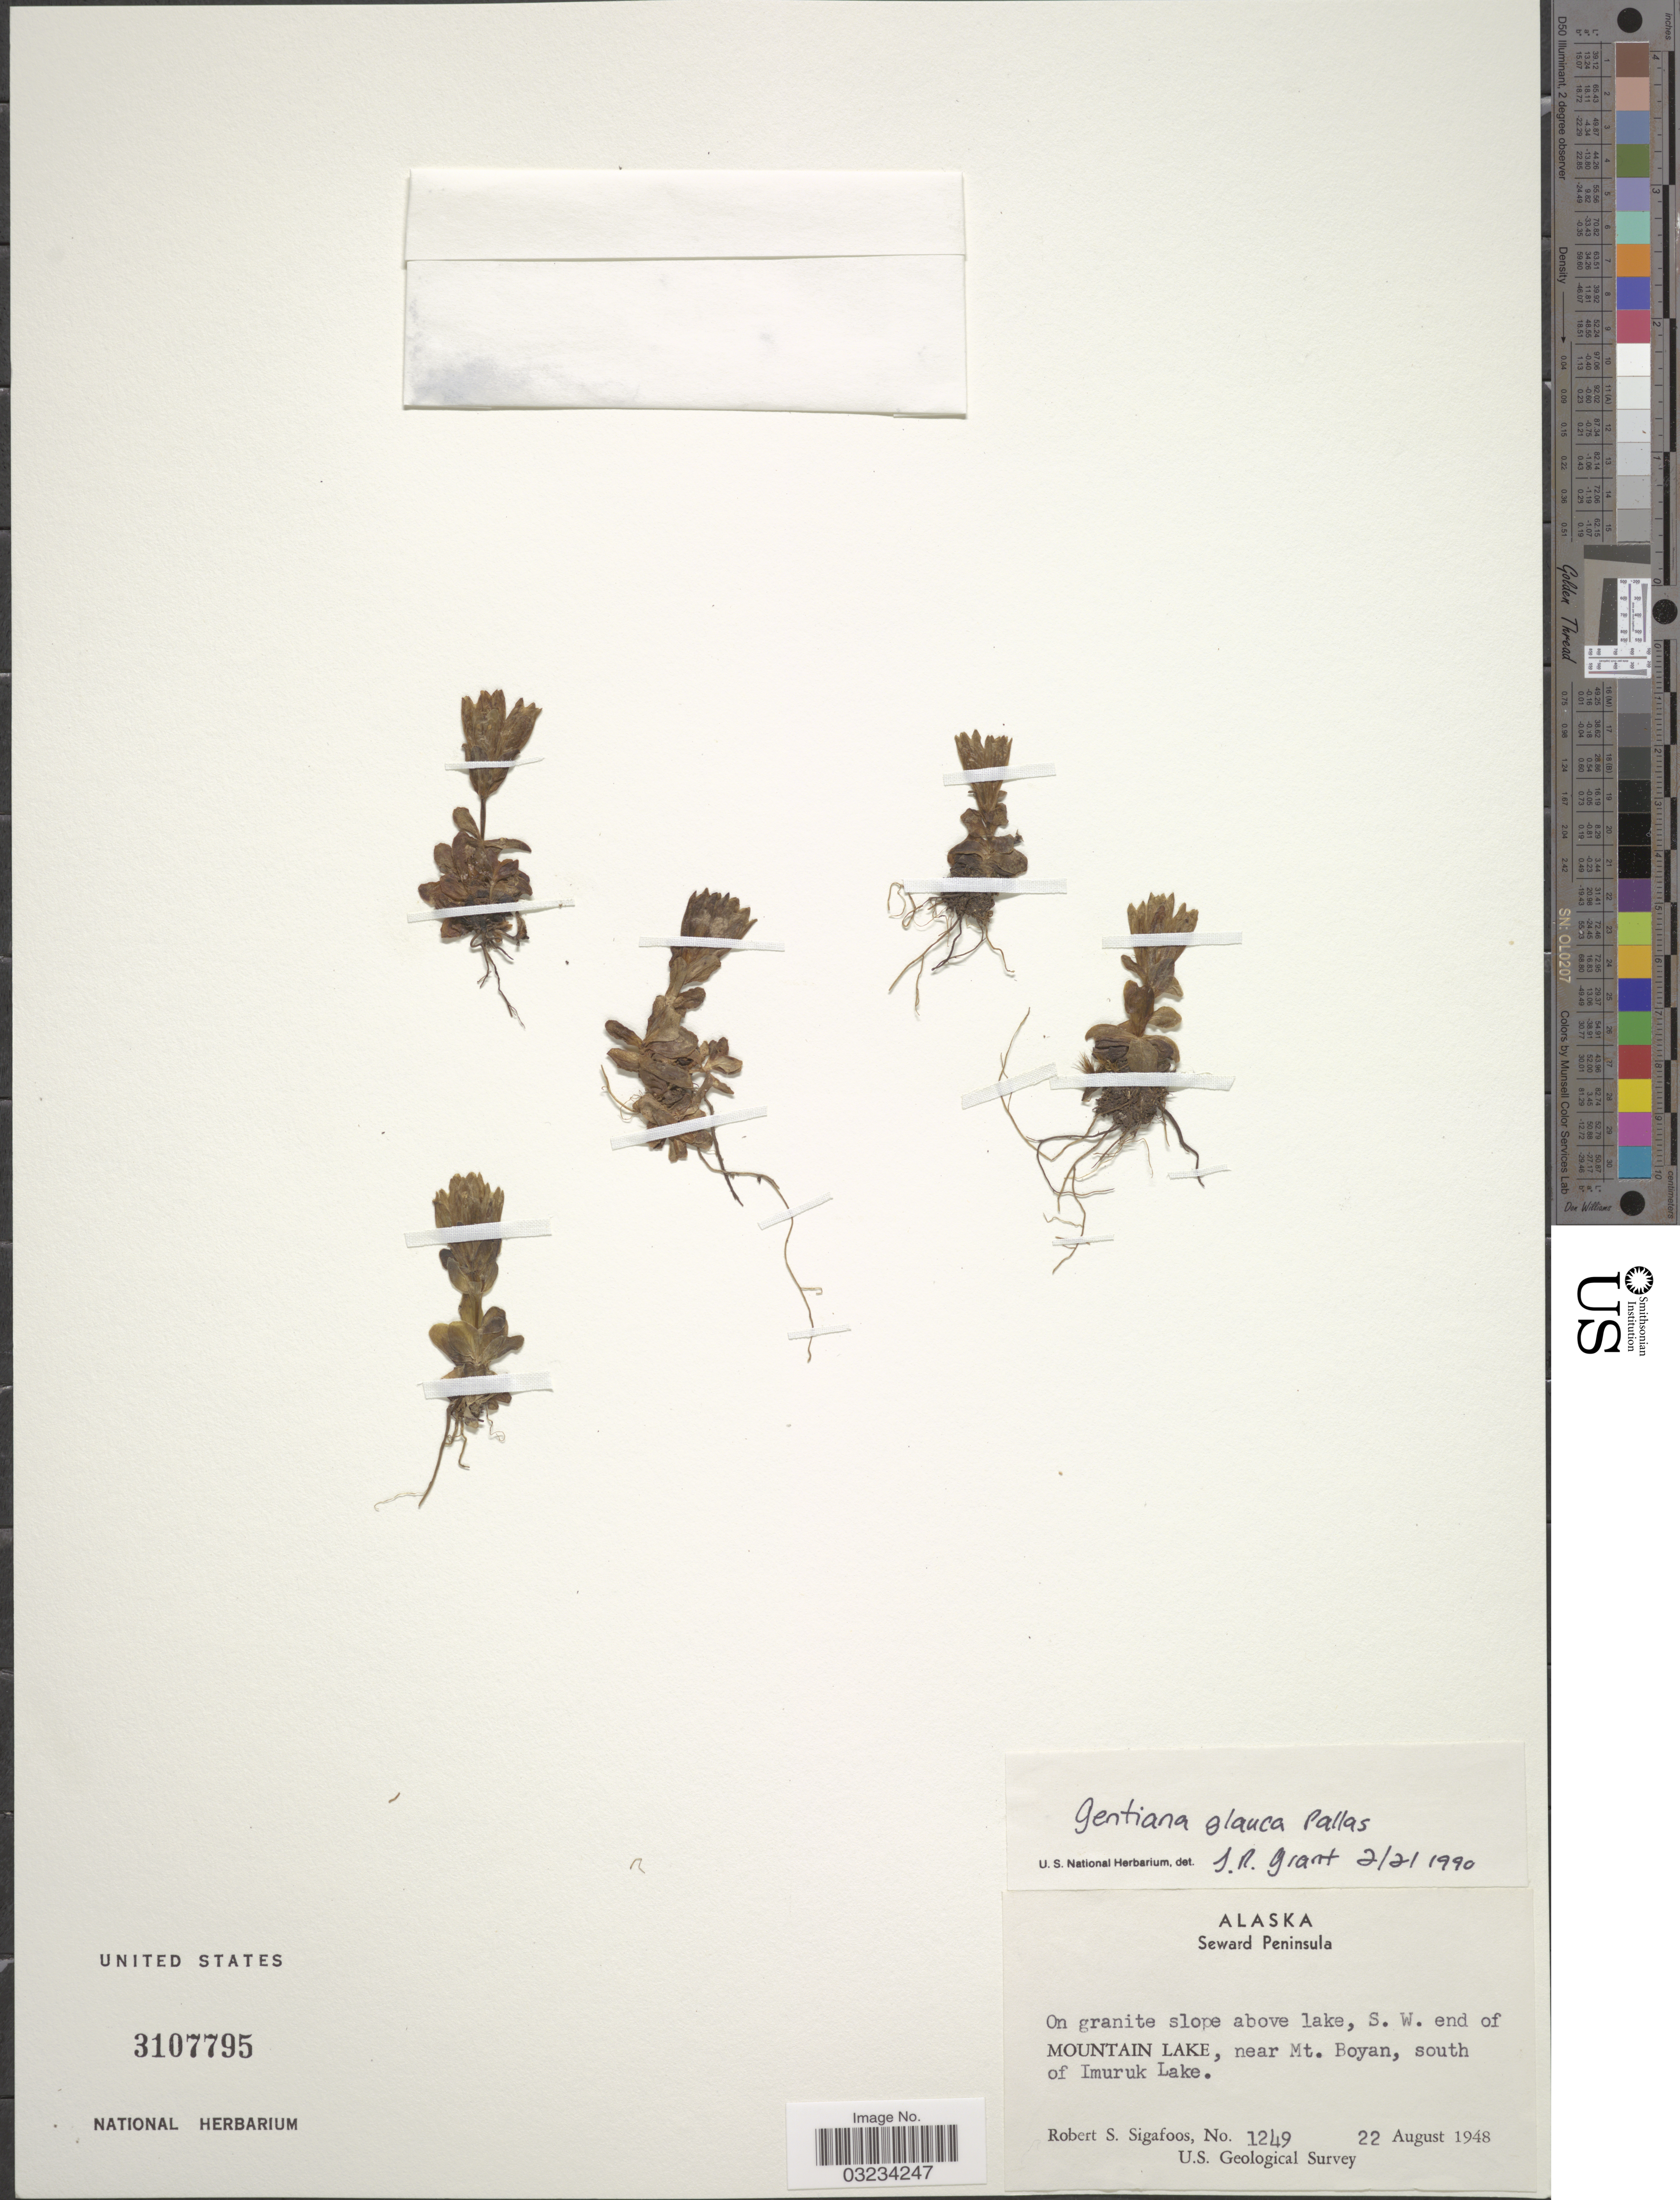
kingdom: Plantae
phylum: Tracheophyta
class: Magnoliopsida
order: Gentianales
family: Gentianaceae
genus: Gentiana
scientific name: Gentiana glauca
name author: Pall.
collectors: R. Sigafoos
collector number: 1249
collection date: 1948-08-22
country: United States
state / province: Alaska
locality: Seward Peninsula, On granite slope above lake, S.W. end of Mountain Lake, near Mt. Boyan, south of Imuruk Lake.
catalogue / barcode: US 3107795